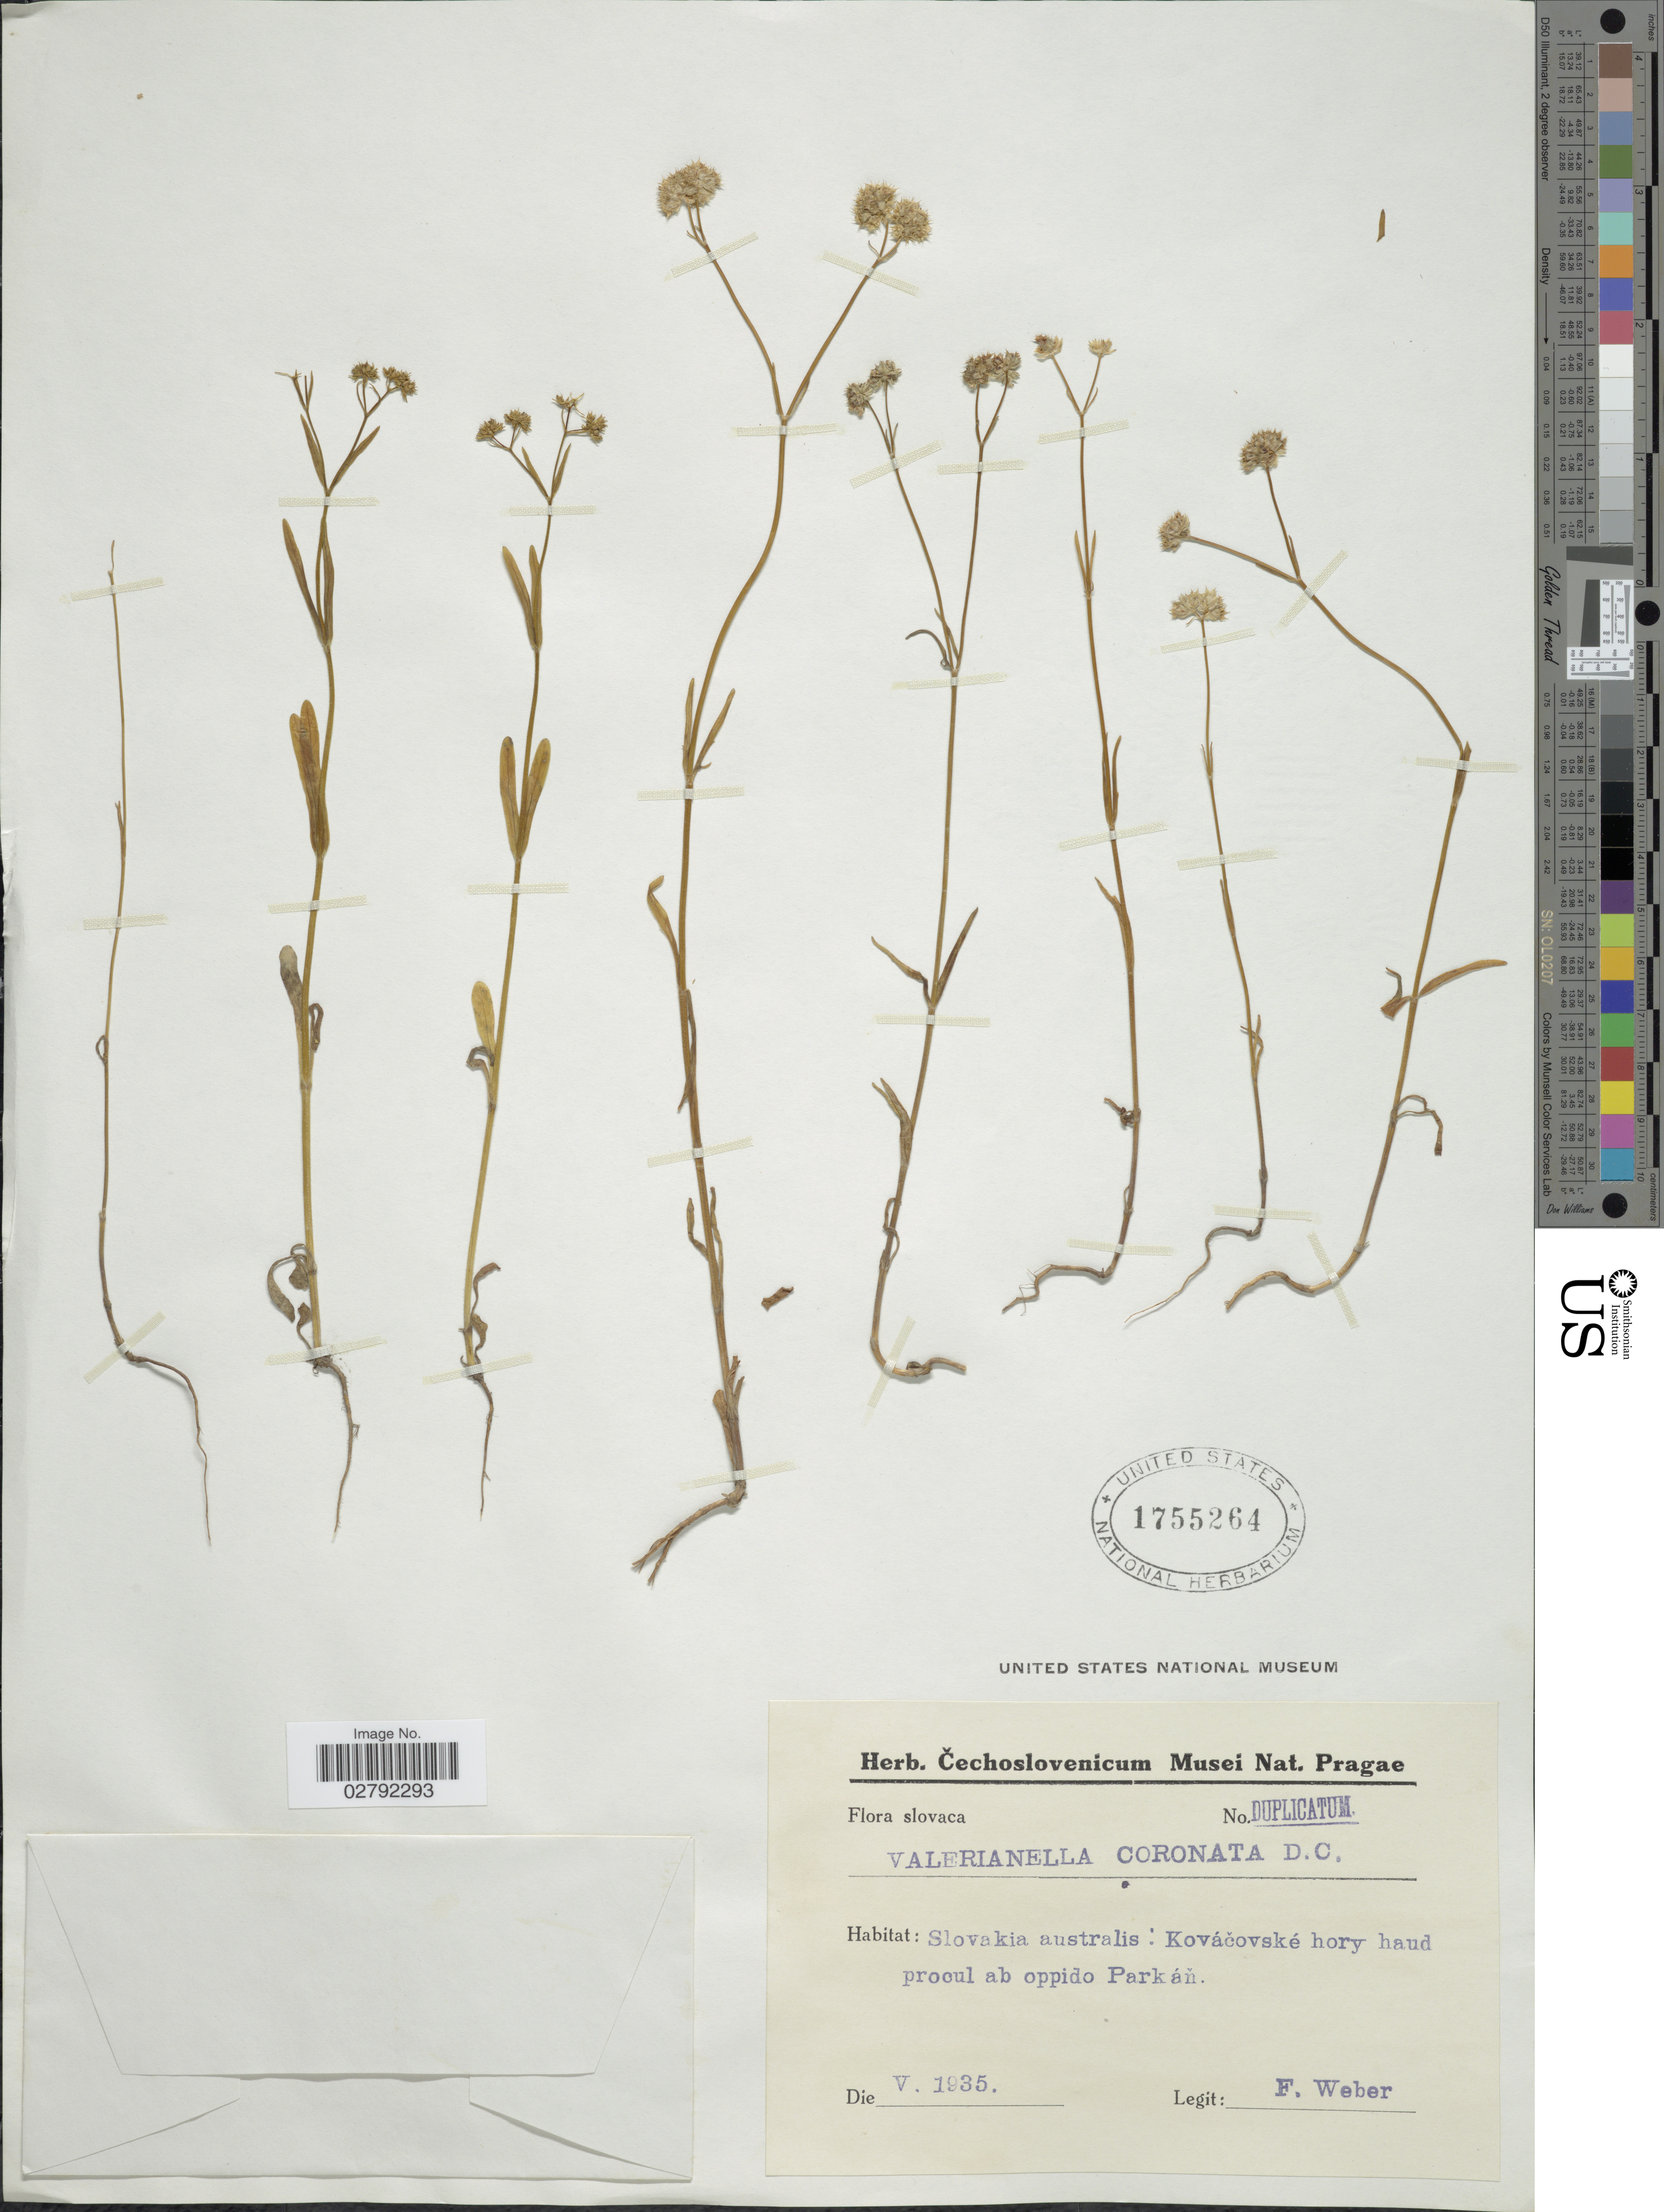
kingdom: Plantae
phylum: Tracheophyta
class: Magnoliopsida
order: Dipsacales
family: Caprifoliaceae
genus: Valerianella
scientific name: Valerianella coronata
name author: (L.) DC.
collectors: F. Weber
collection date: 1935-05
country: Slovakia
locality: Slovakia australis: Kovácovské hory haud procul ab oppido Parkán.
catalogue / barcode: US 1755264